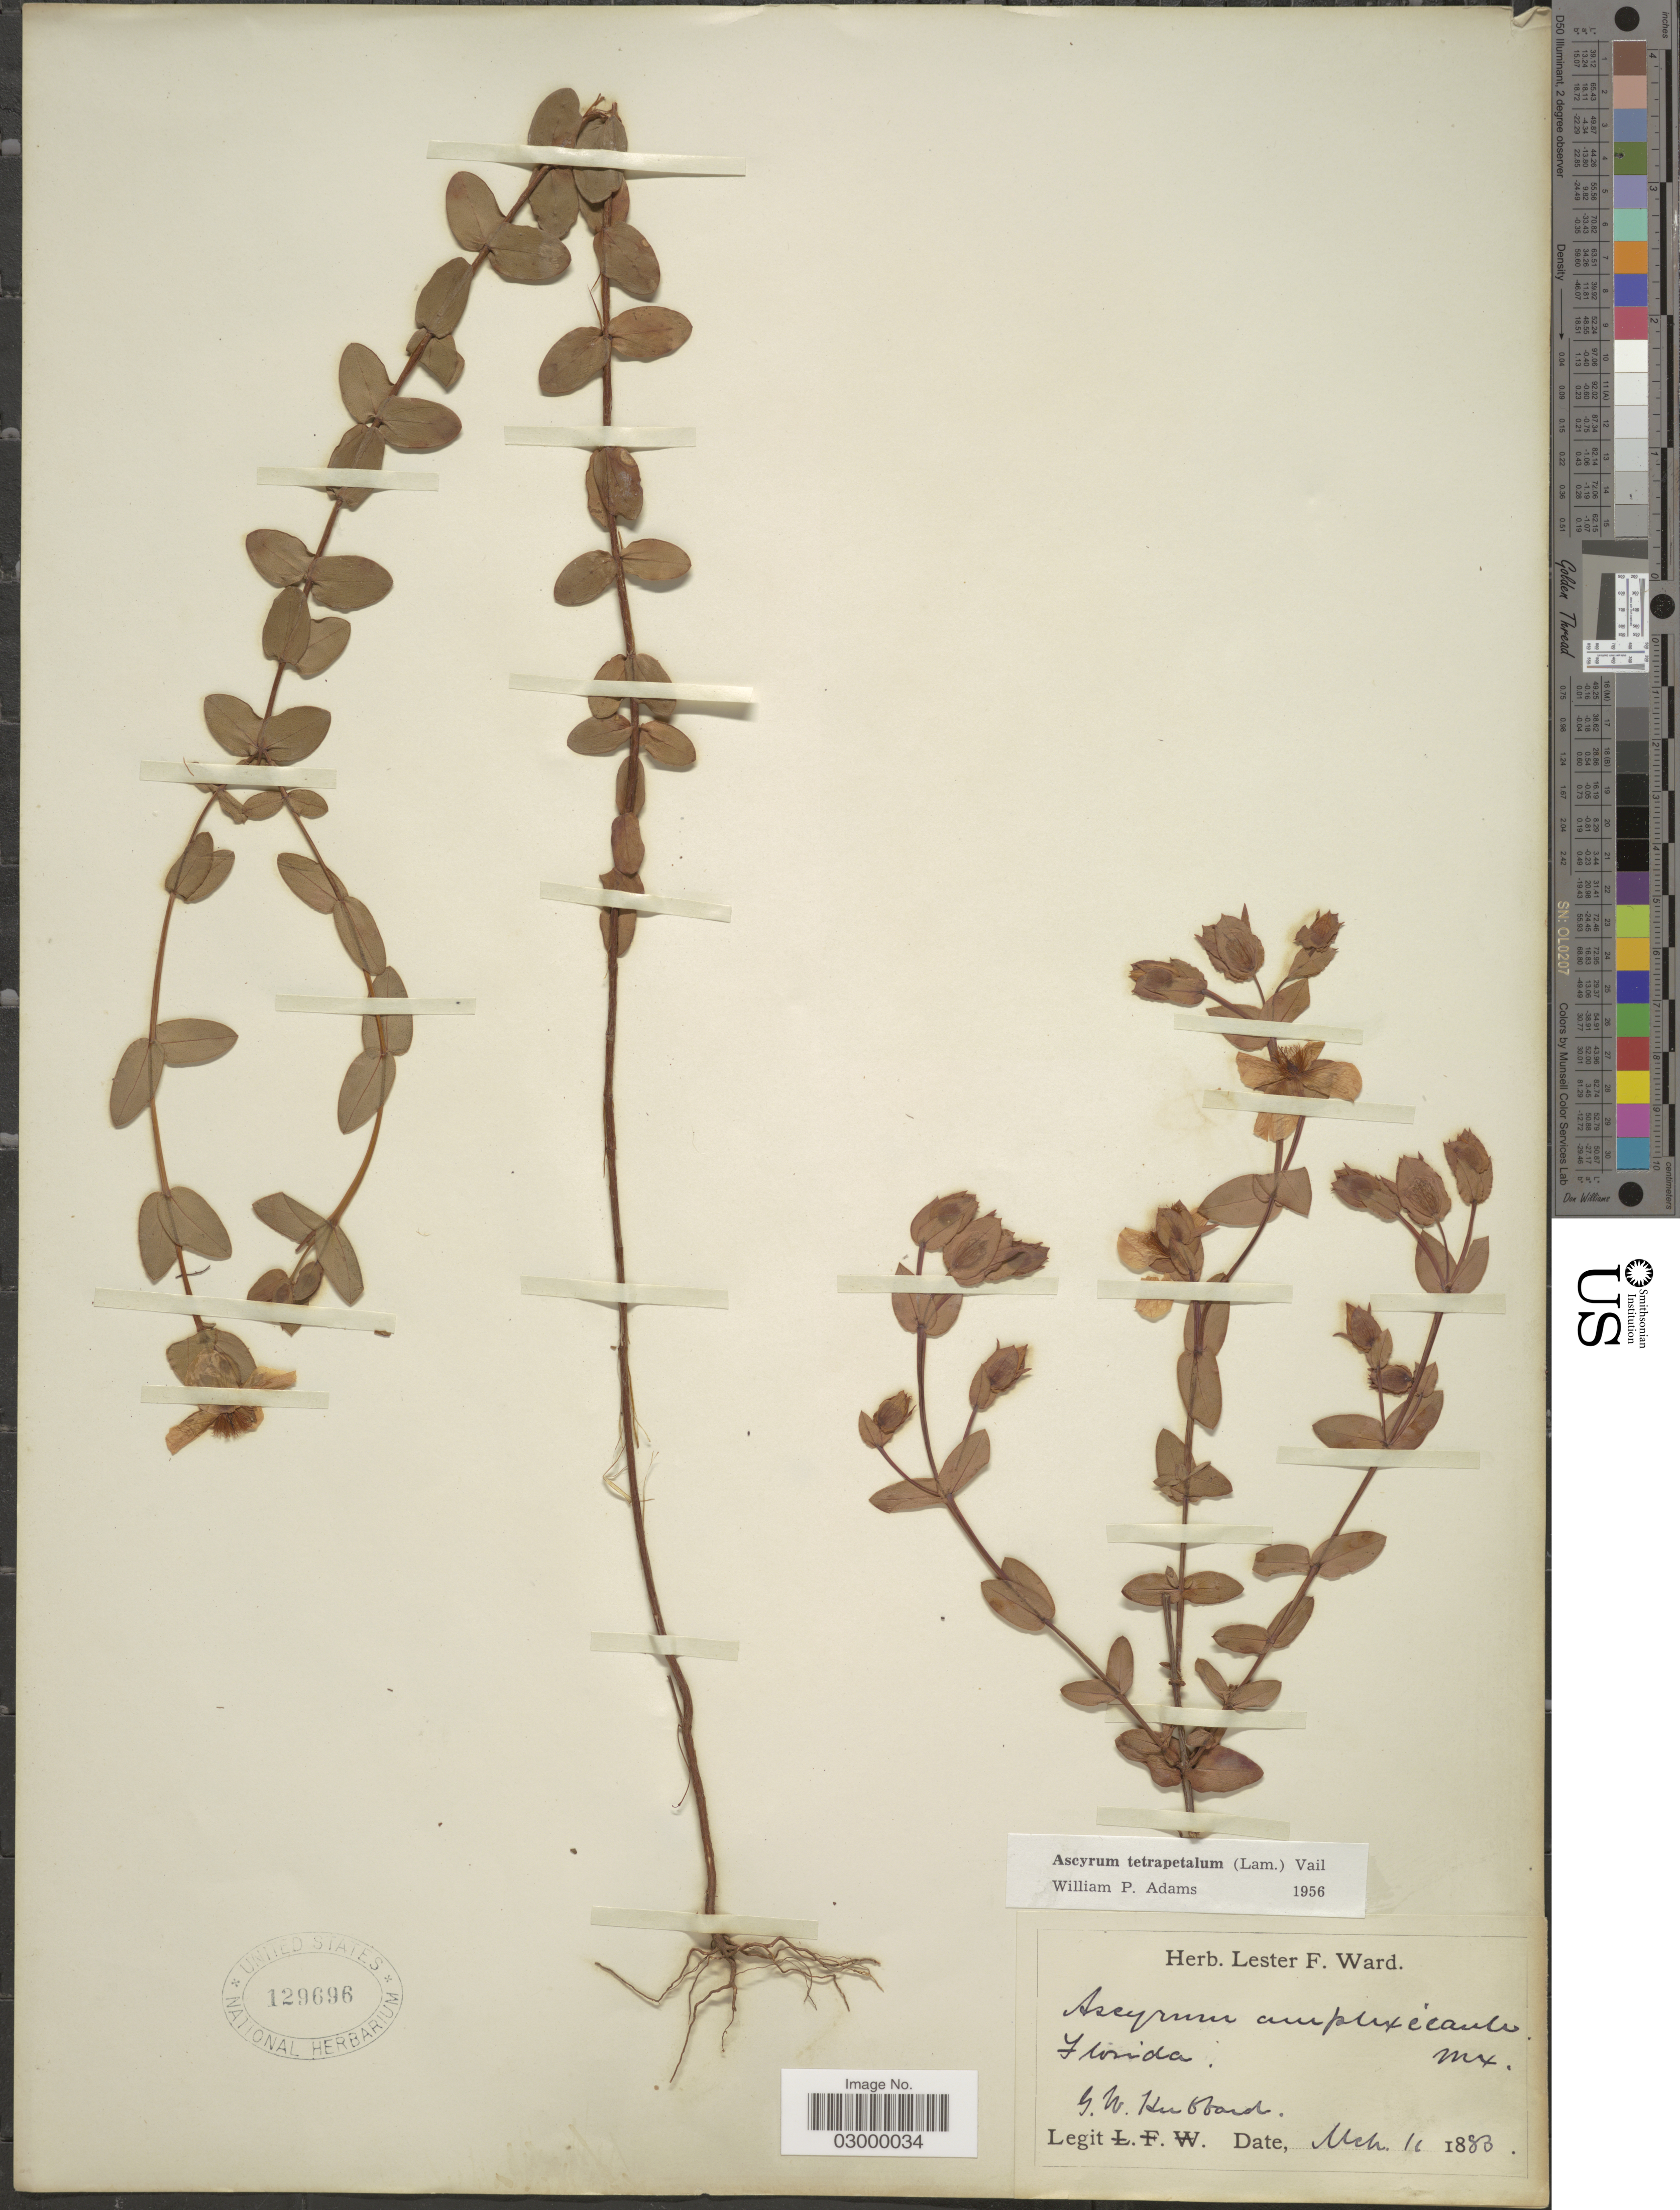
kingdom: Plantae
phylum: Tracheophyta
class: Magnoliopsida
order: Malpighiales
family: Hypericaceae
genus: Hypericum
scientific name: Hypericum tetrapetalum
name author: Lam.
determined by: Strong, Mark T., (BOT), Smithsonian Institution - National Museum of Natural History (UNITED STATES)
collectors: G. W. Hubbard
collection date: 1883-03-11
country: United States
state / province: Florida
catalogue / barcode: US 129696